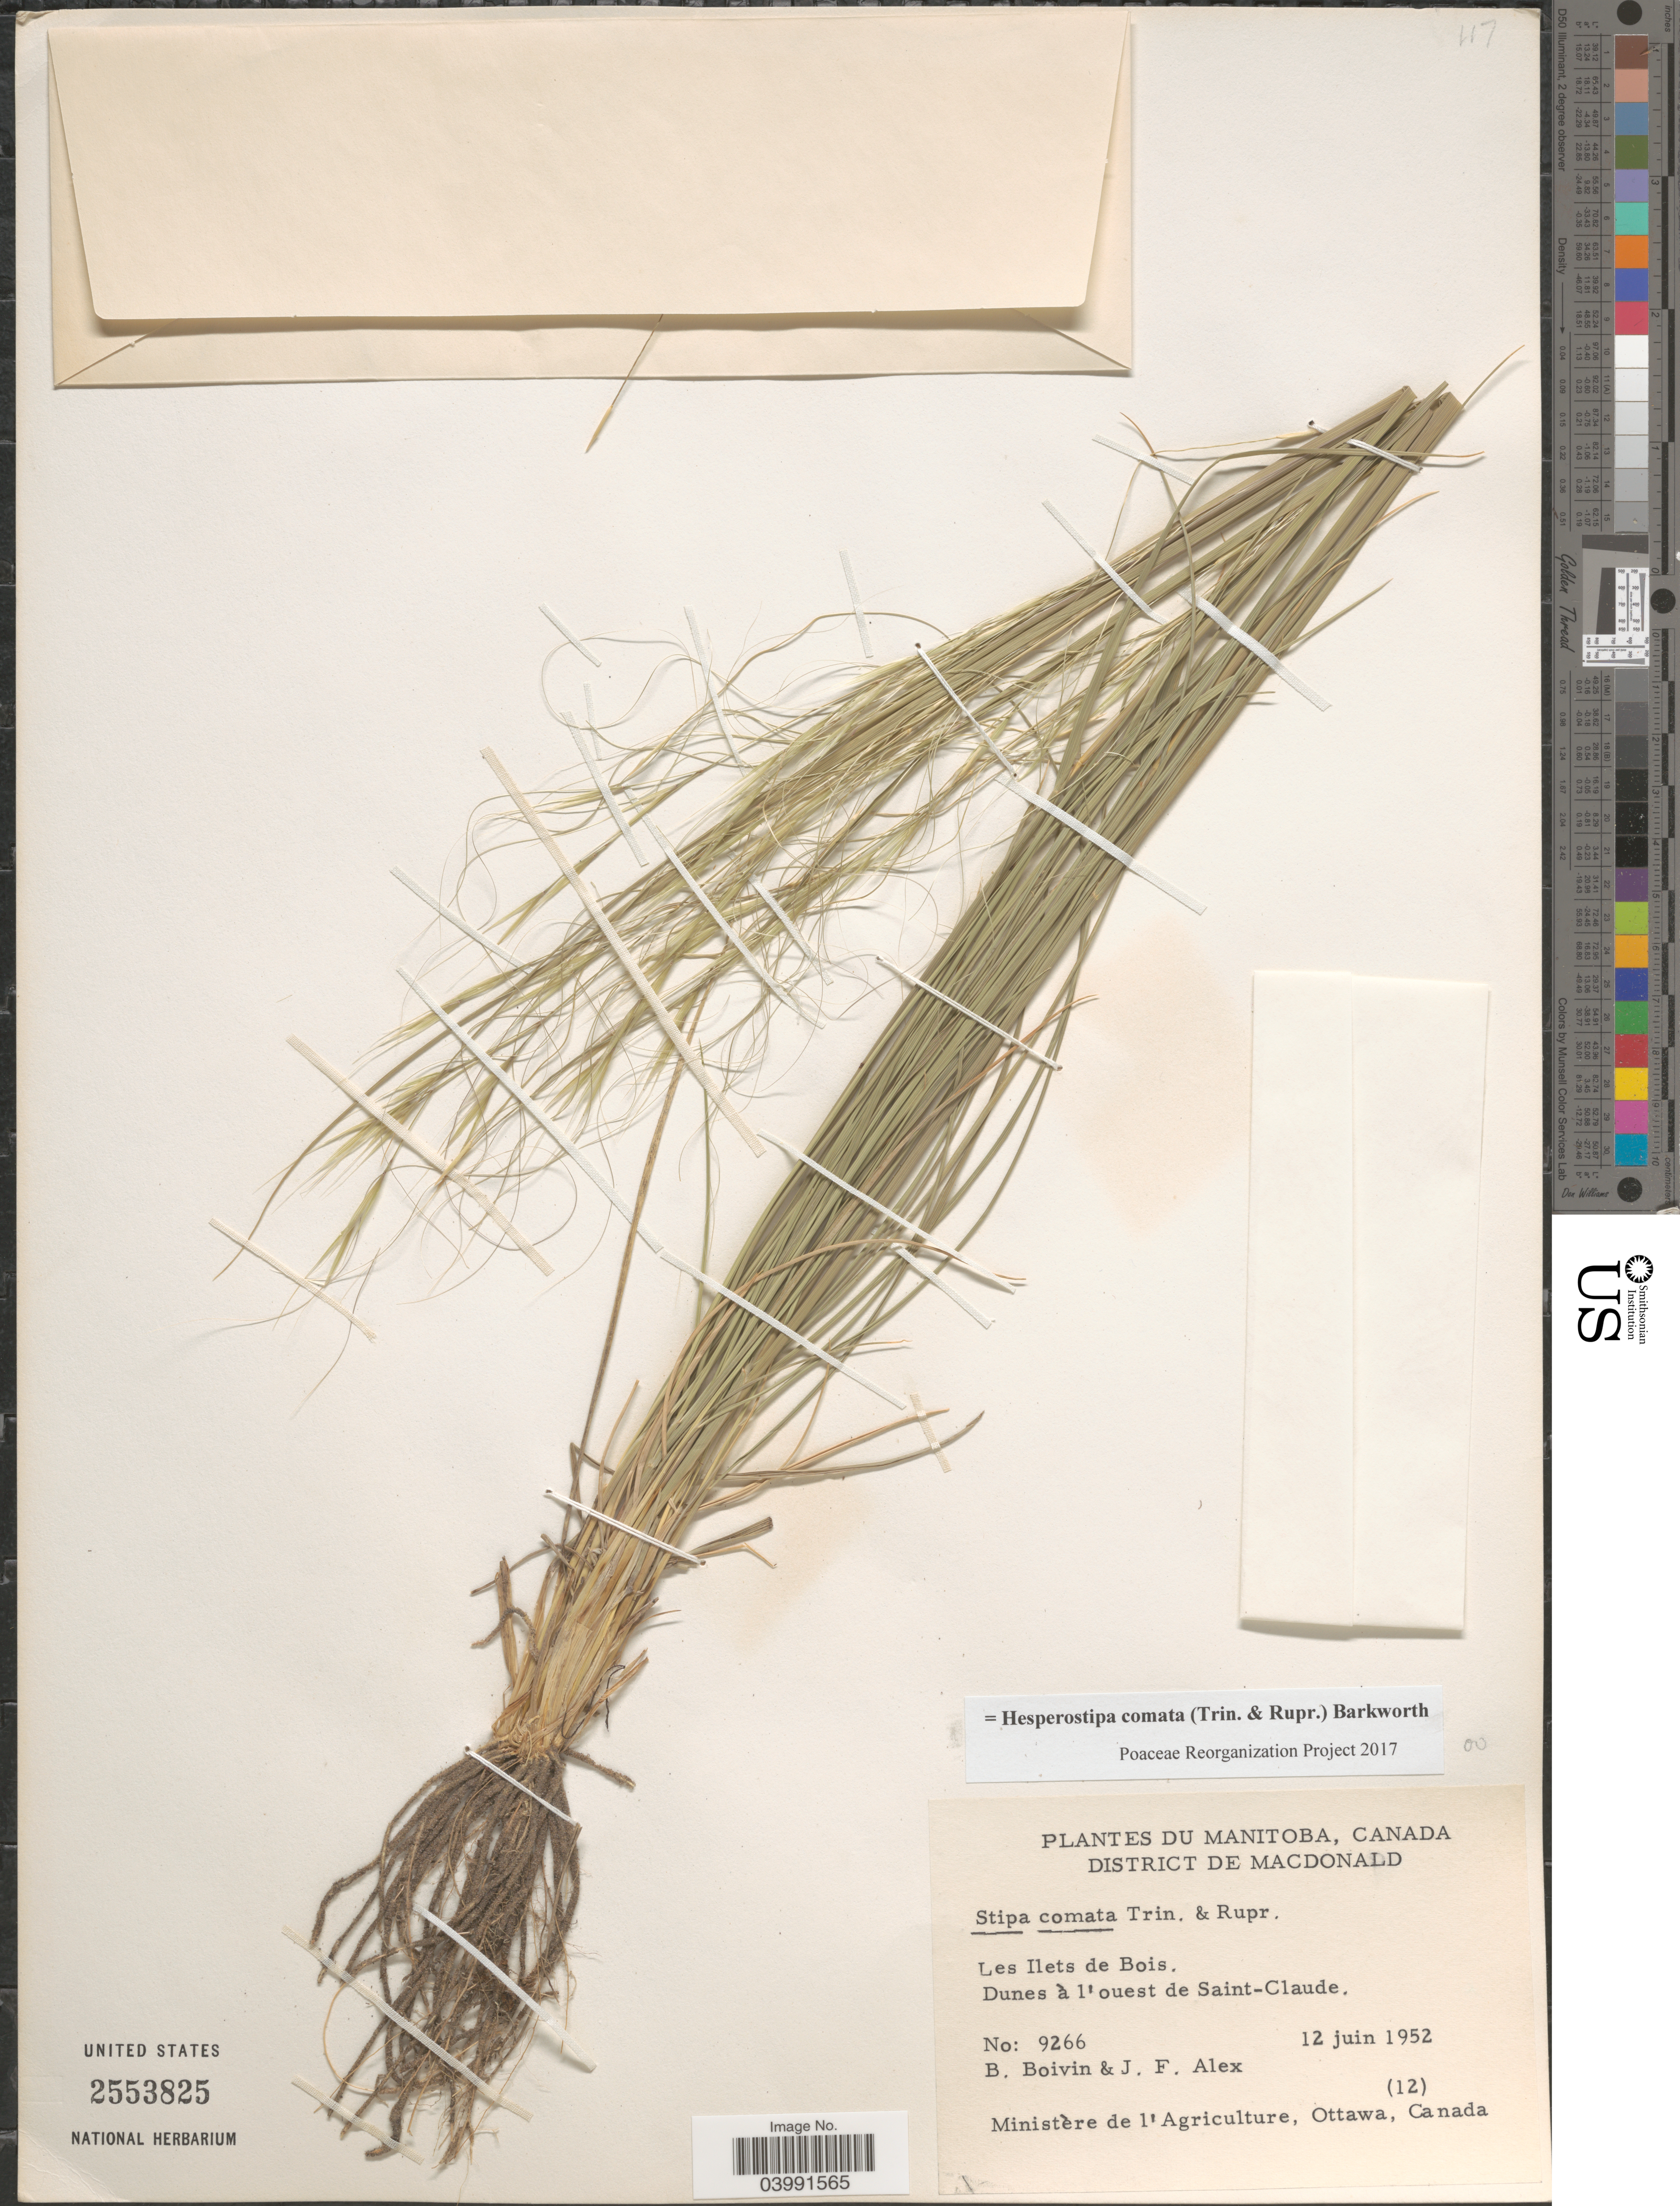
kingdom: Plantae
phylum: Tracheophyta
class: Liliopsida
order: Poales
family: Poaceae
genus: Hesperostipa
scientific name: Hesperostipa comata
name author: (Trin. & Rupr.) Barkworth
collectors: J. R. B. Boivin & J. F. Alex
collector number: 9266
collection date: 1952-06-12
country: Canada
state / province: Manitoba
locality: District de Macdonald. Les Ilets de Bois. Dunes à l'ouest de Saint-Claude.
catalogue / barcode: US 2553825